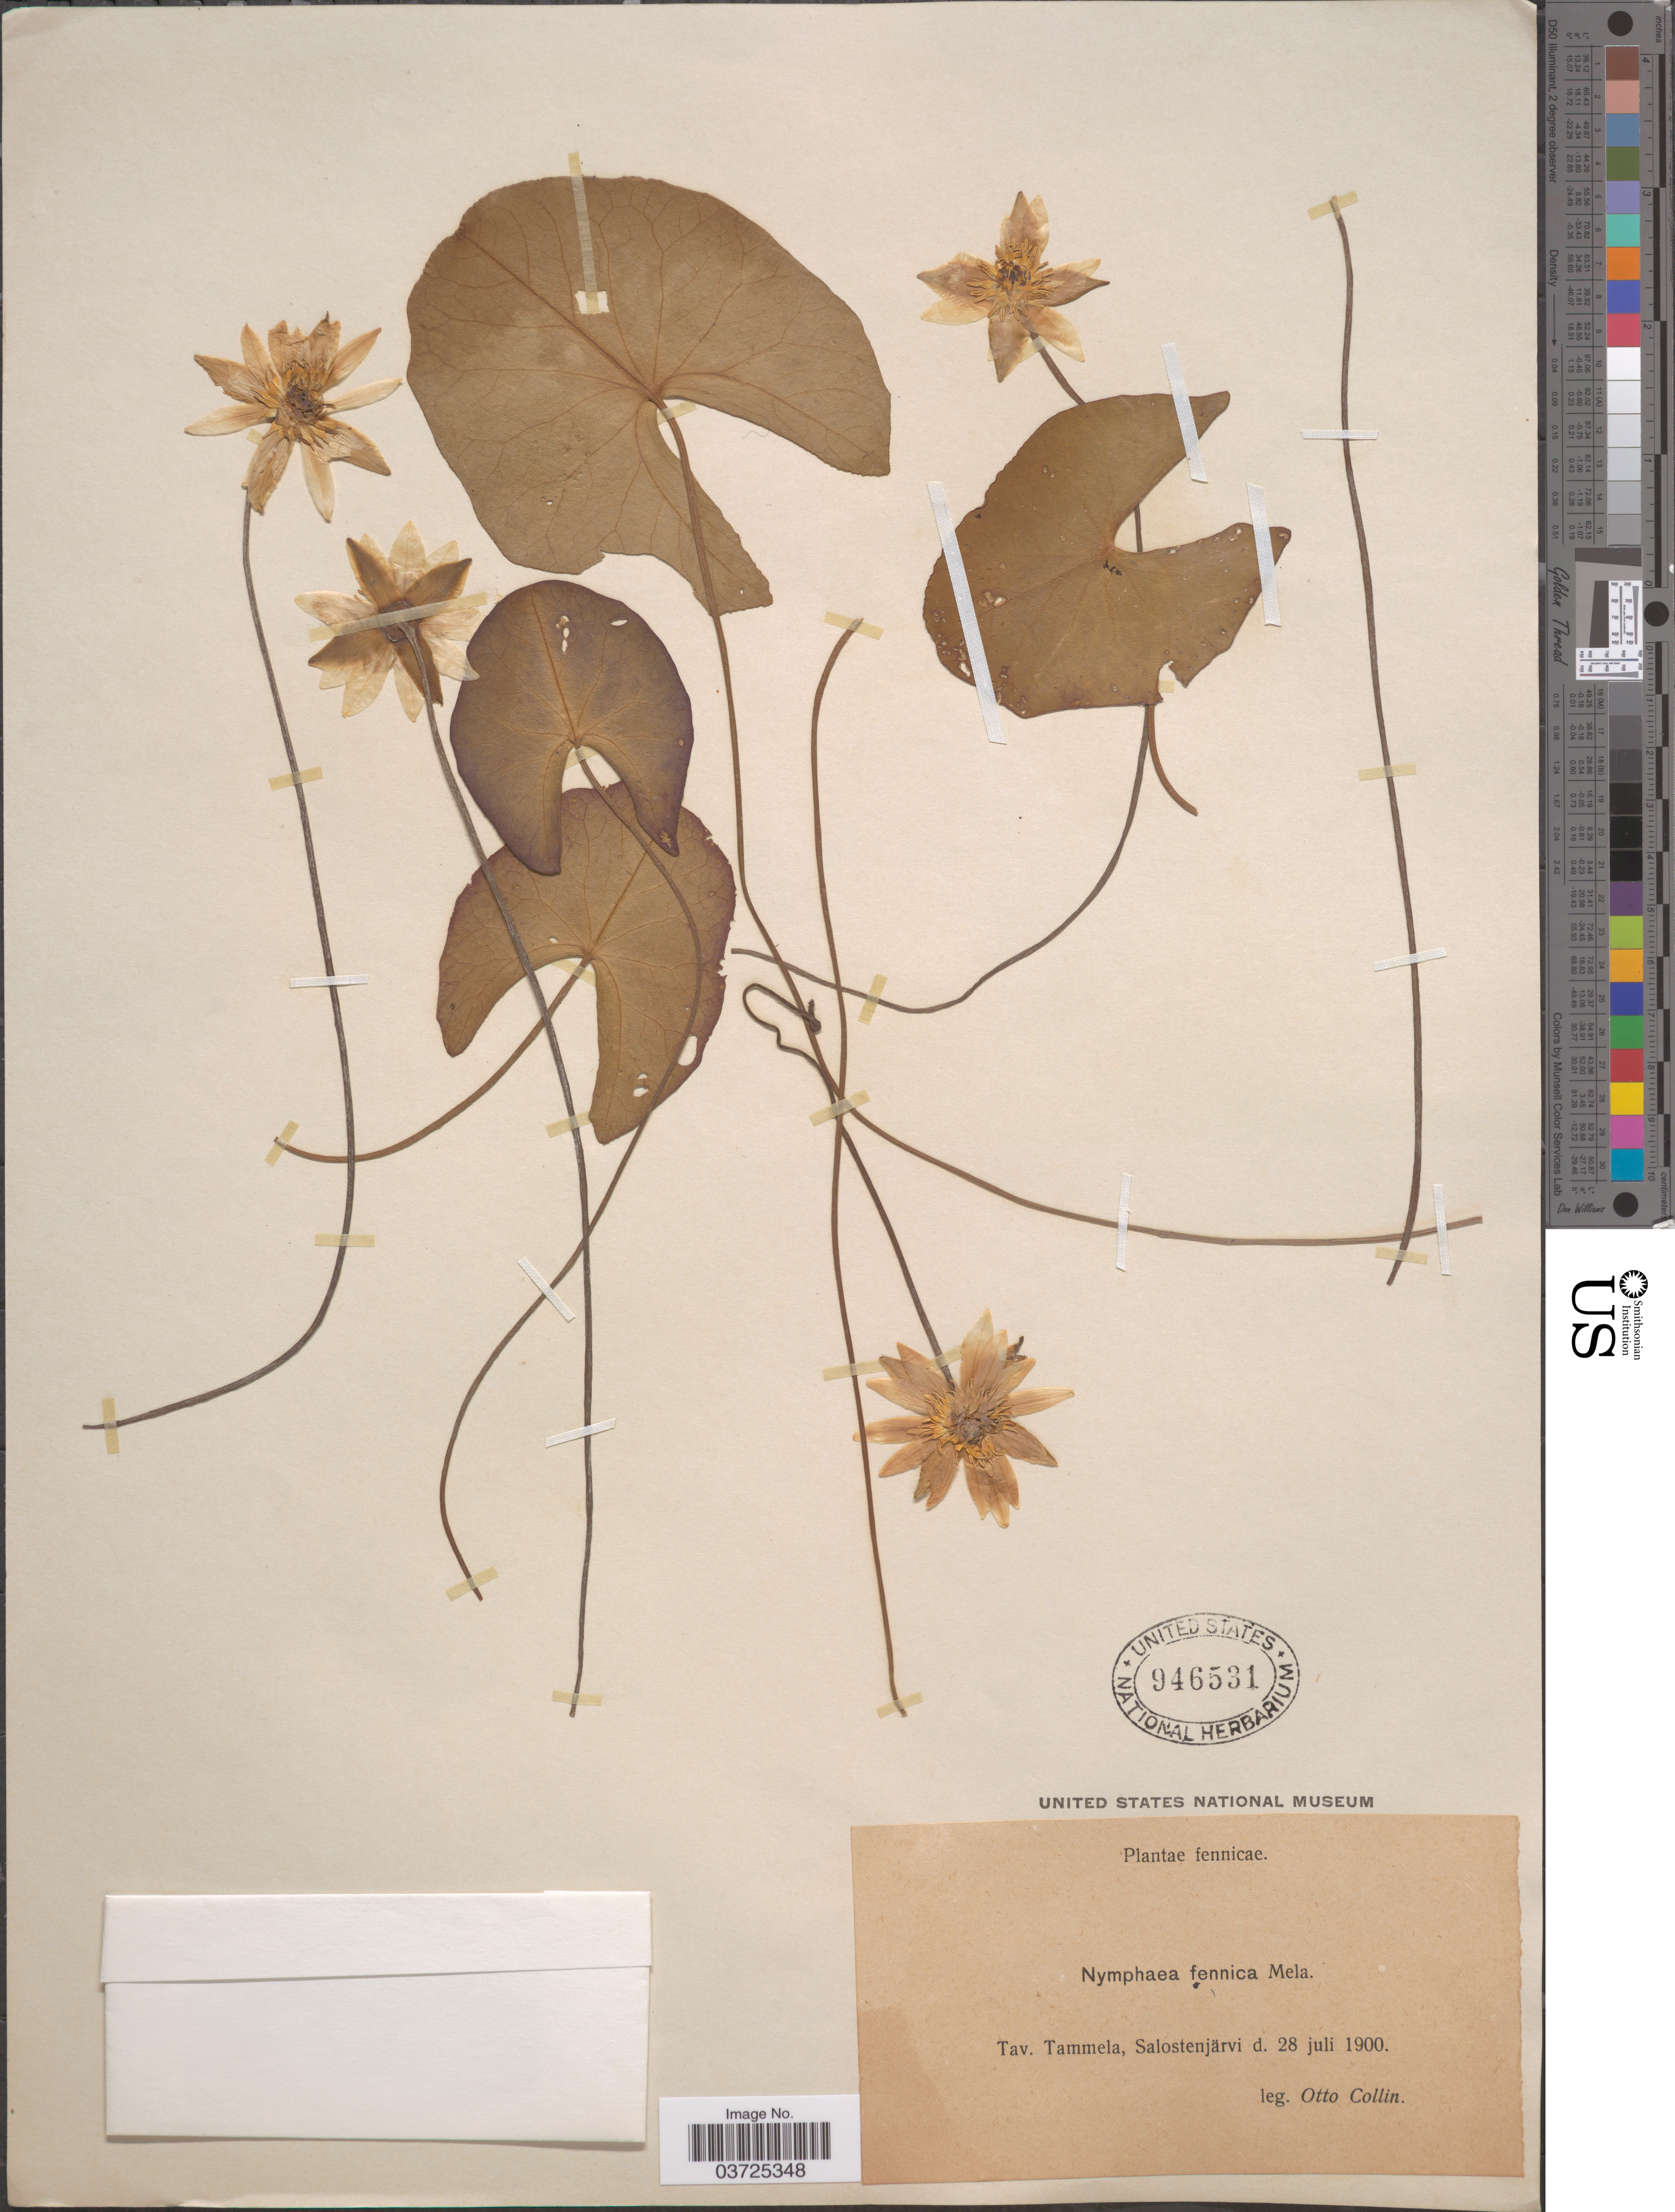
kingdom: Plantae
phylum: Tracheophyta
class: Magnoliopsida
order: Nymphaeales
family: Nymphaeaceae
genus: Nymphaea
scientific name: Nymphaea fennica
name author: Mela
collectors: O. Collin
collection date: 1900-07-28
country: Finland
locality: Fennicae. Tav. Tammela, Salostenjärvi.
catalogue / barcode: US 946531